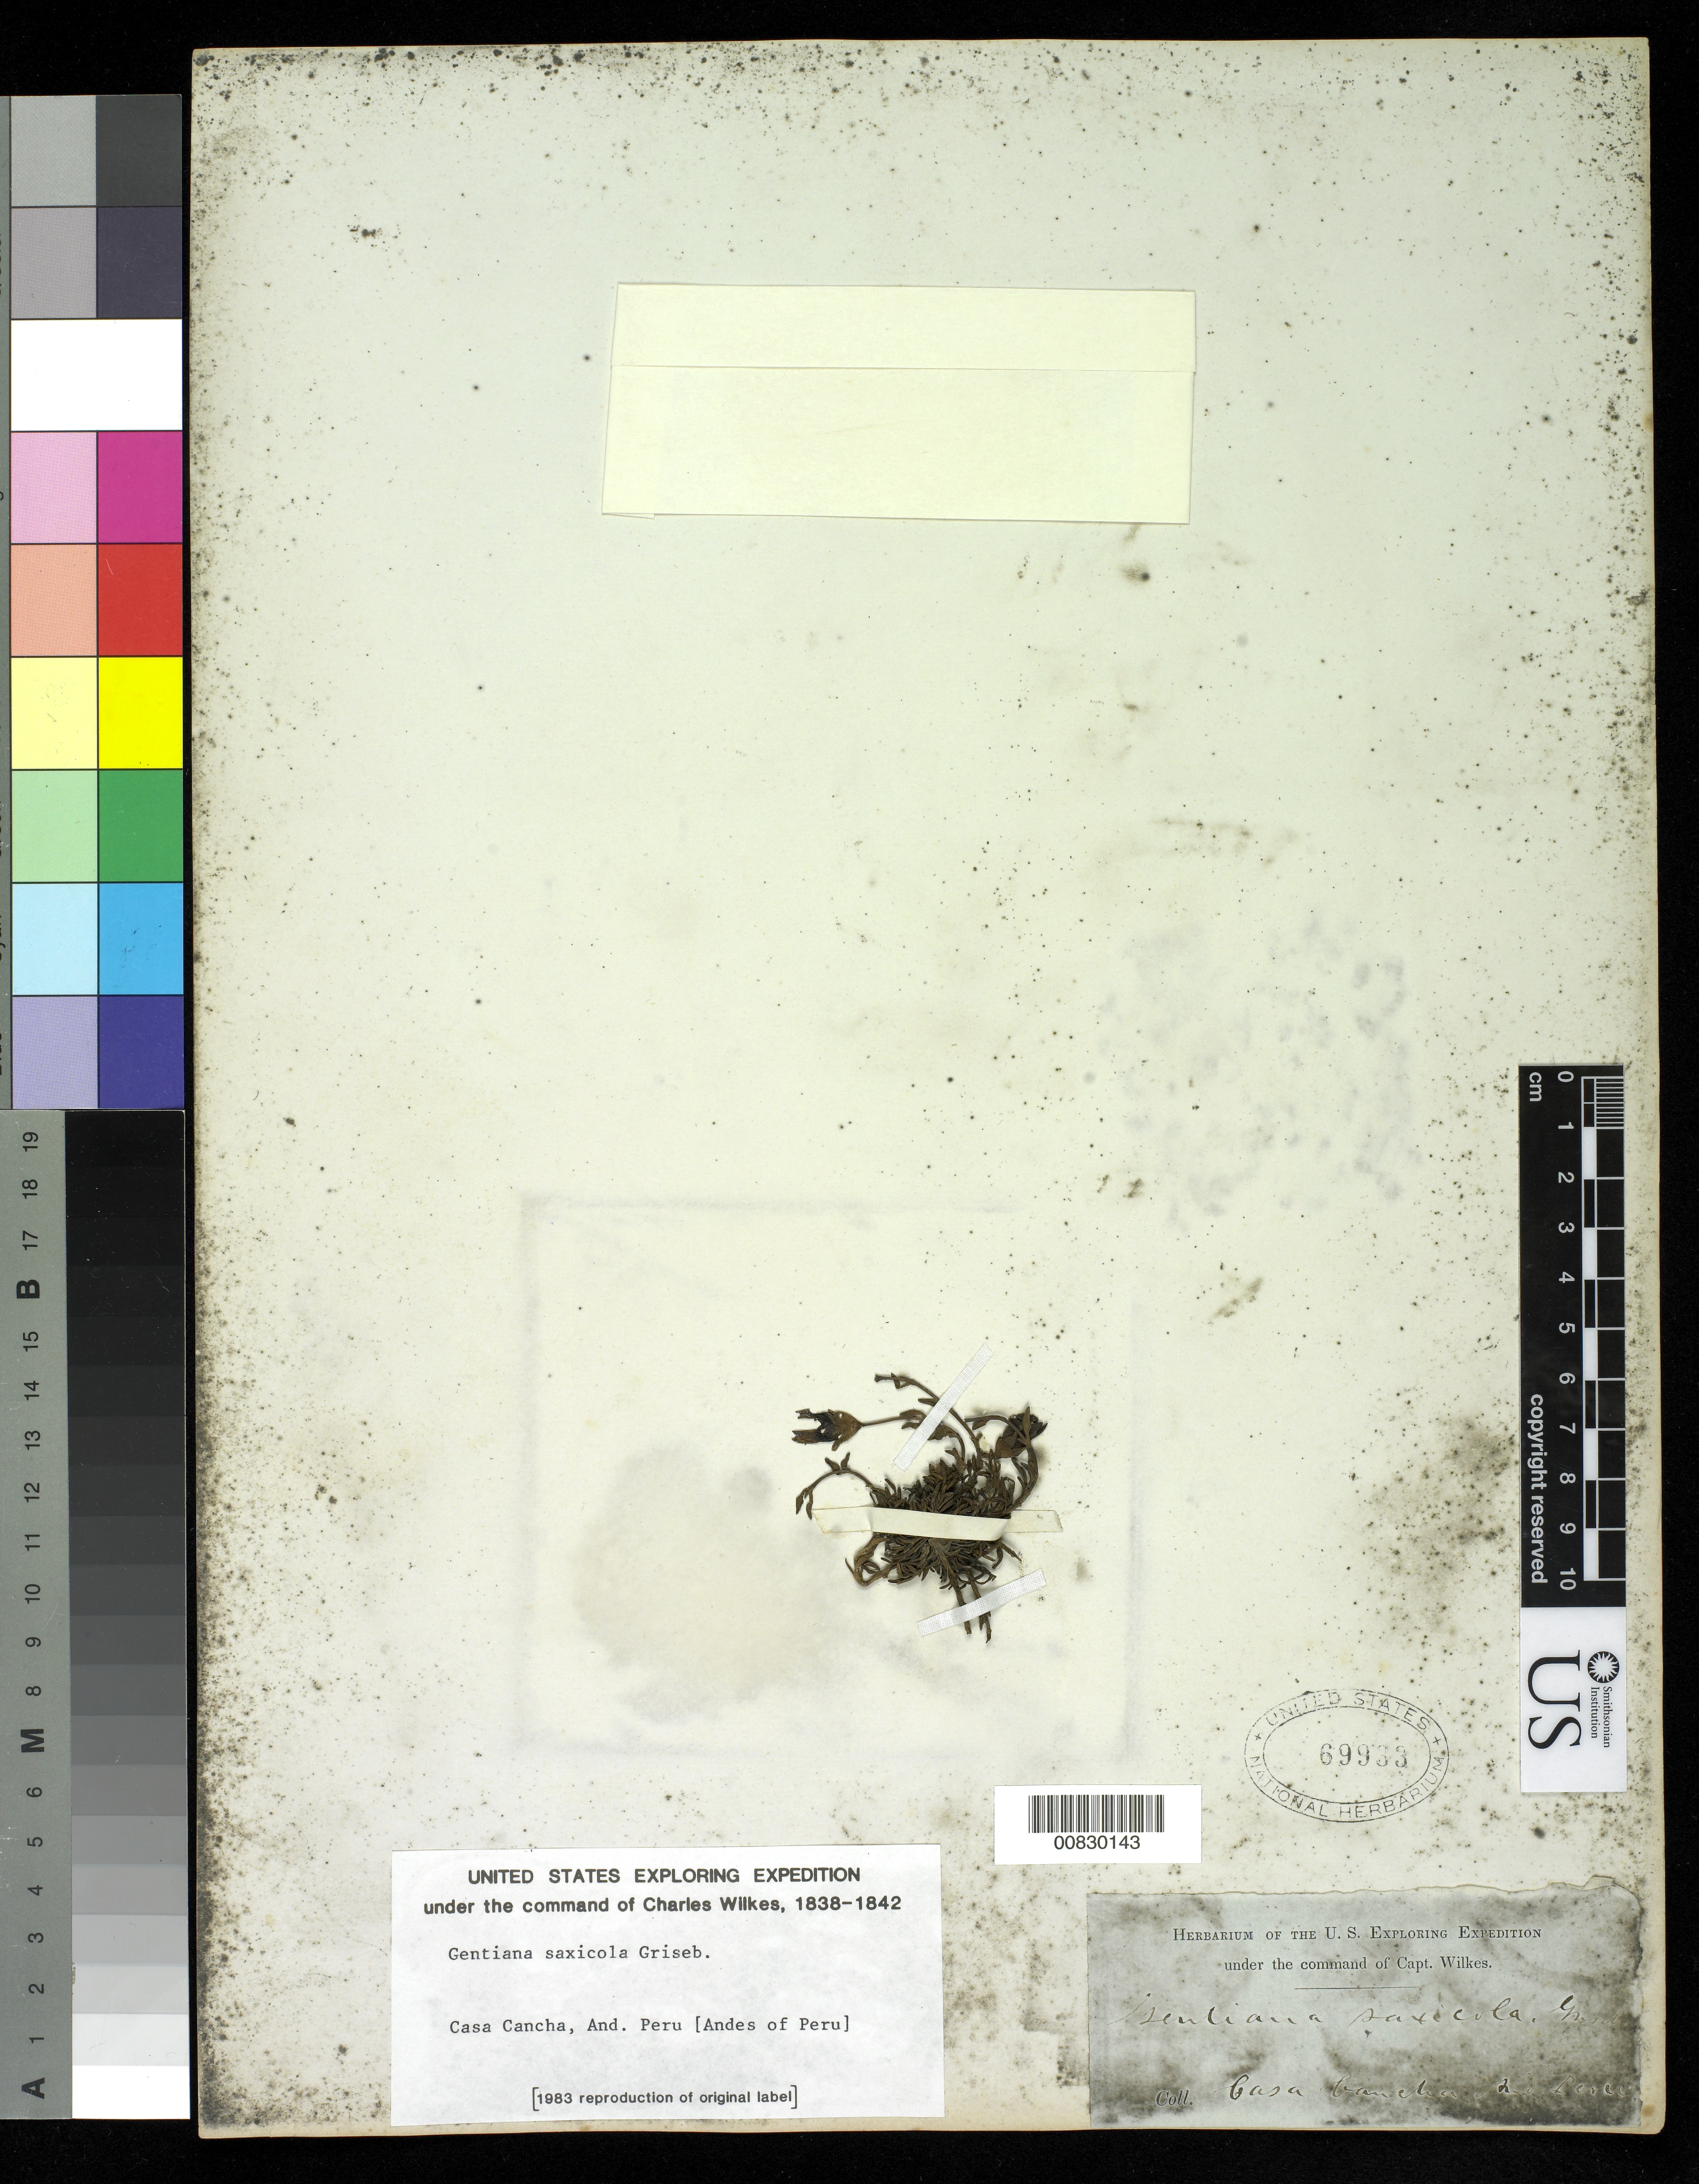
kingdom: Plantae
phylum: Tracheophyta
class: Magnoliopsida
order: Gentianales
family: Gentianaceae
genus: Gentiana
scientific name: Gentiana saxicola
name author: Griseb.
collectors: Wilkes Explor. Exped.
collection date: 1838/1842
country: Peru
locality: Casa Cancha, Andes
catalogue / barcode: US 69933